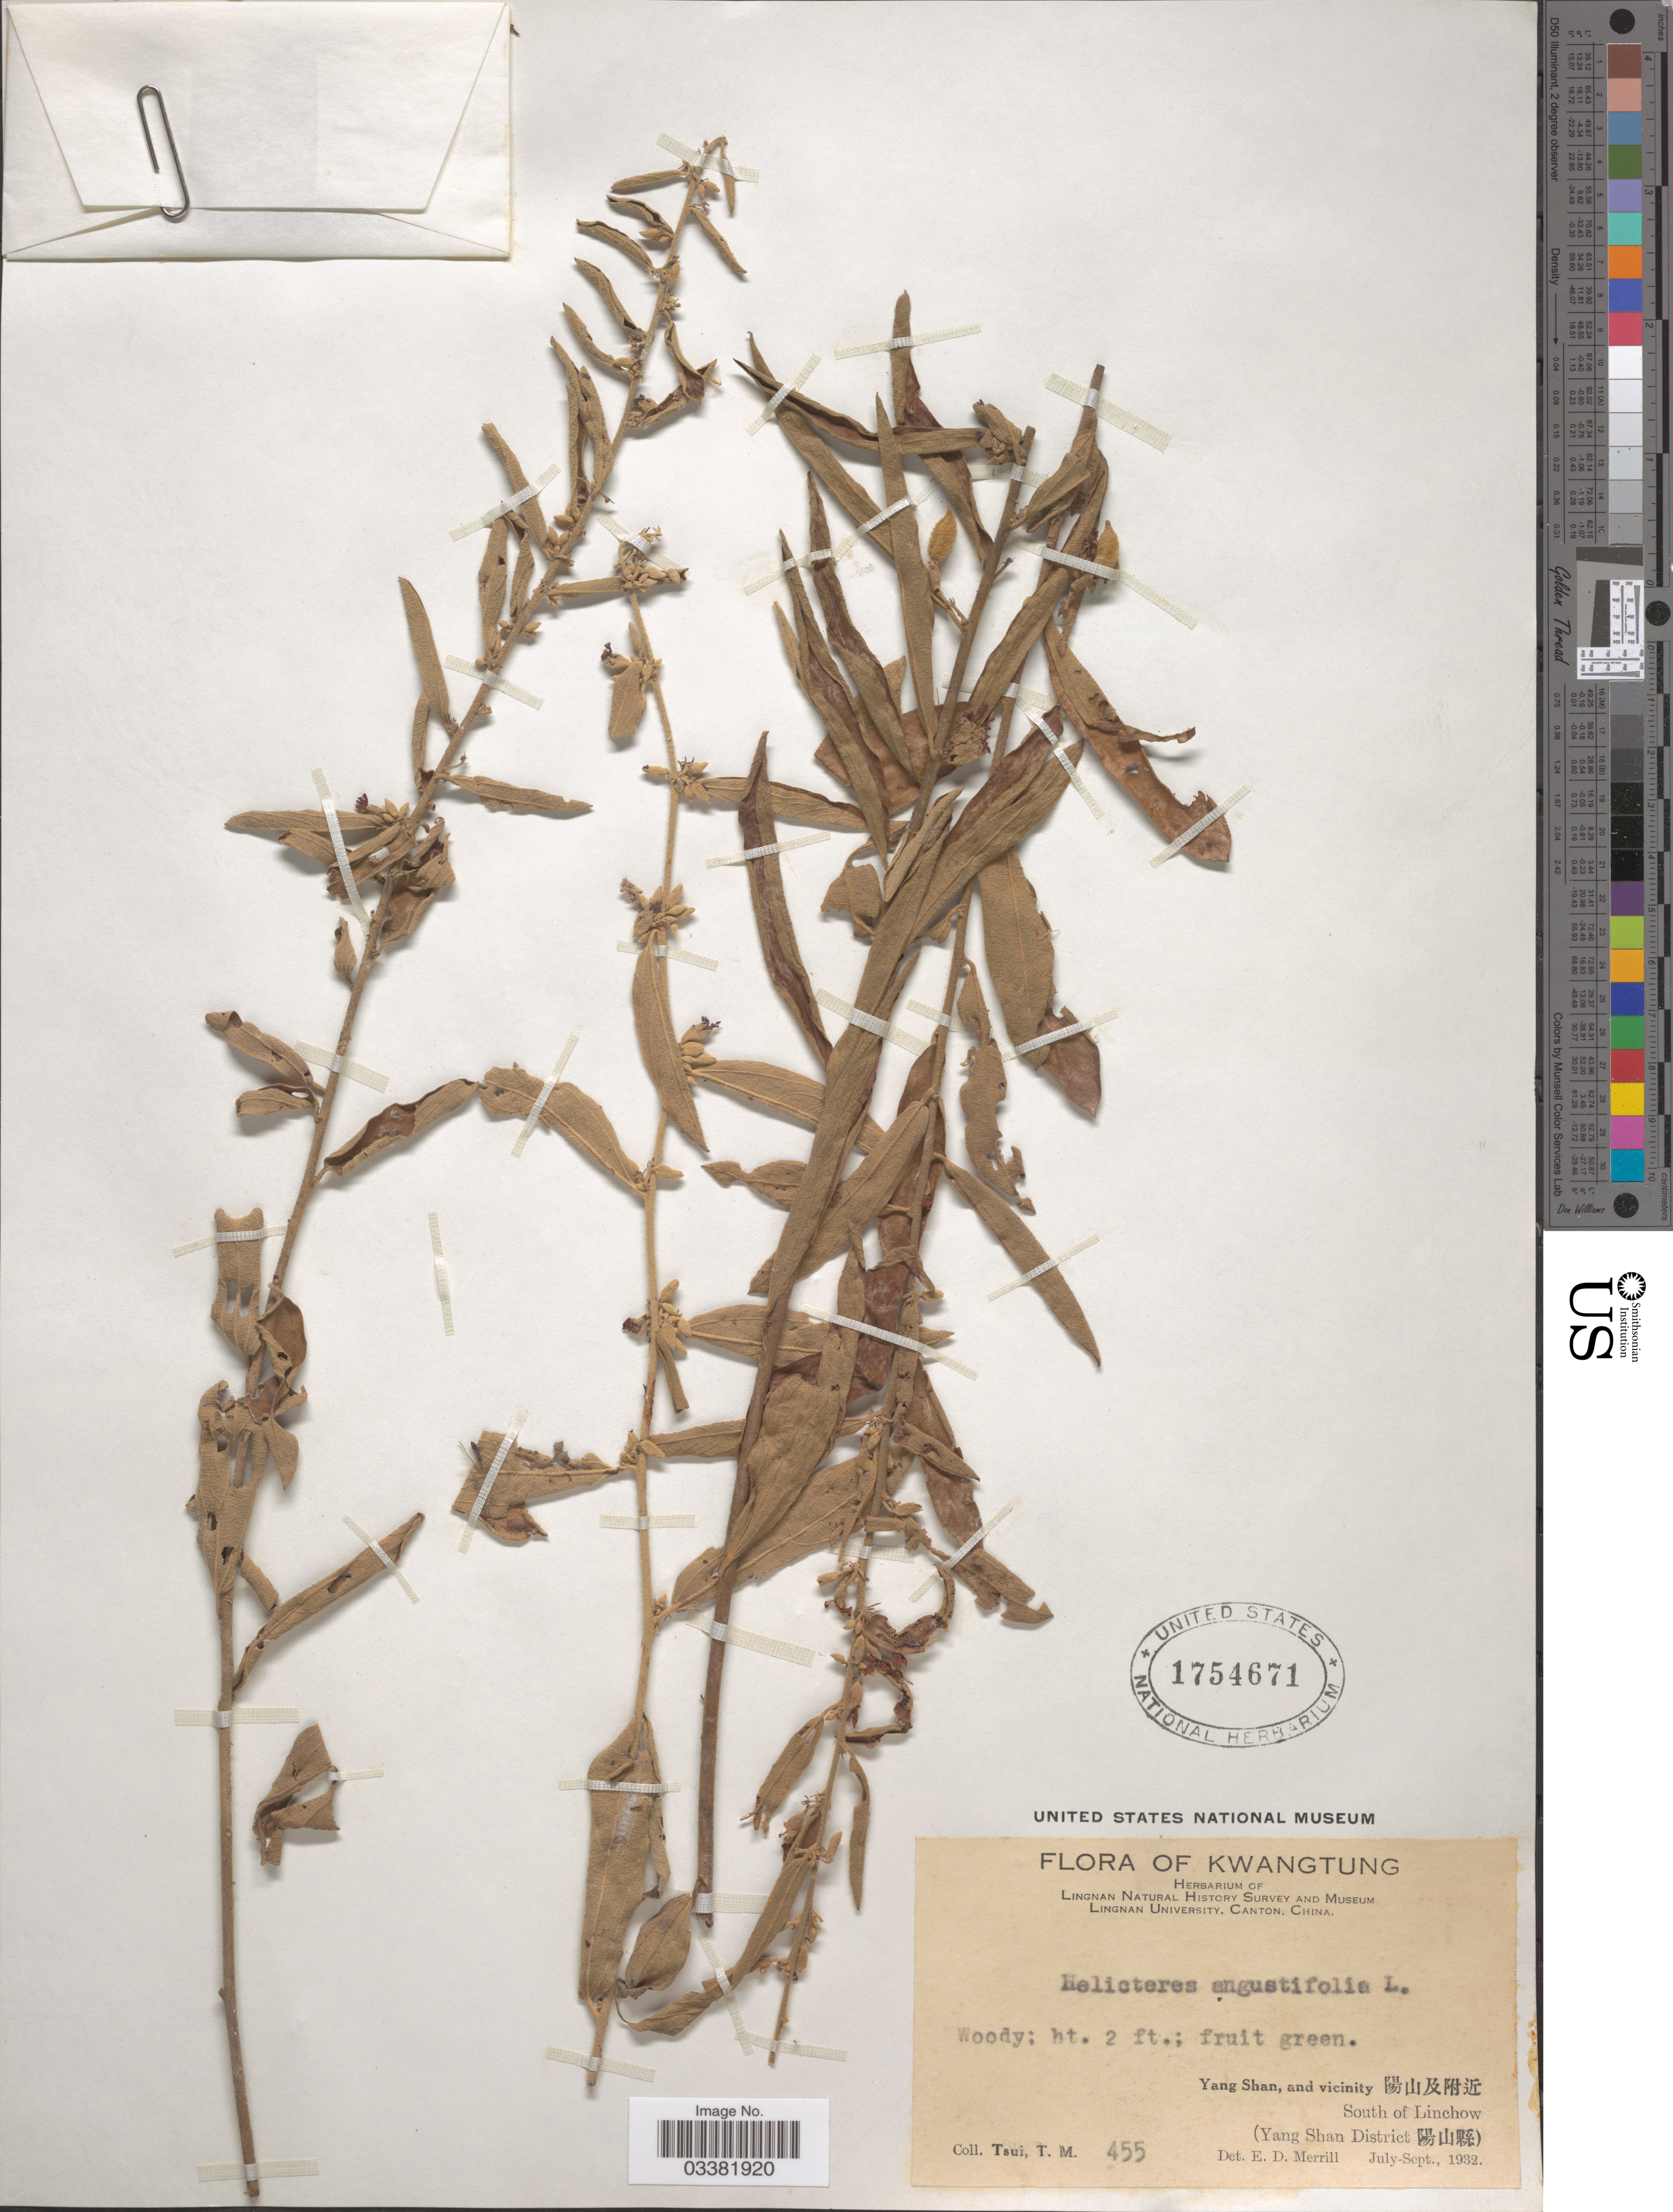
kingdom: Plantae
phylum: Tracheophyta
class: Magnoliopsida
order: Malvales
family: Malvaceae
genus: Helicteres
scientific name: Helicteres angustifolia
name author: L.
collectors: T. Tsui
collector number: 455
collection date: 1932-07/1932-09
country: China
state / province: Guangdong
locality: Kwatung.Yang Shan, and vicinity South of Linchow (Yang Shan District).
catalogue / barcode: US 1754671